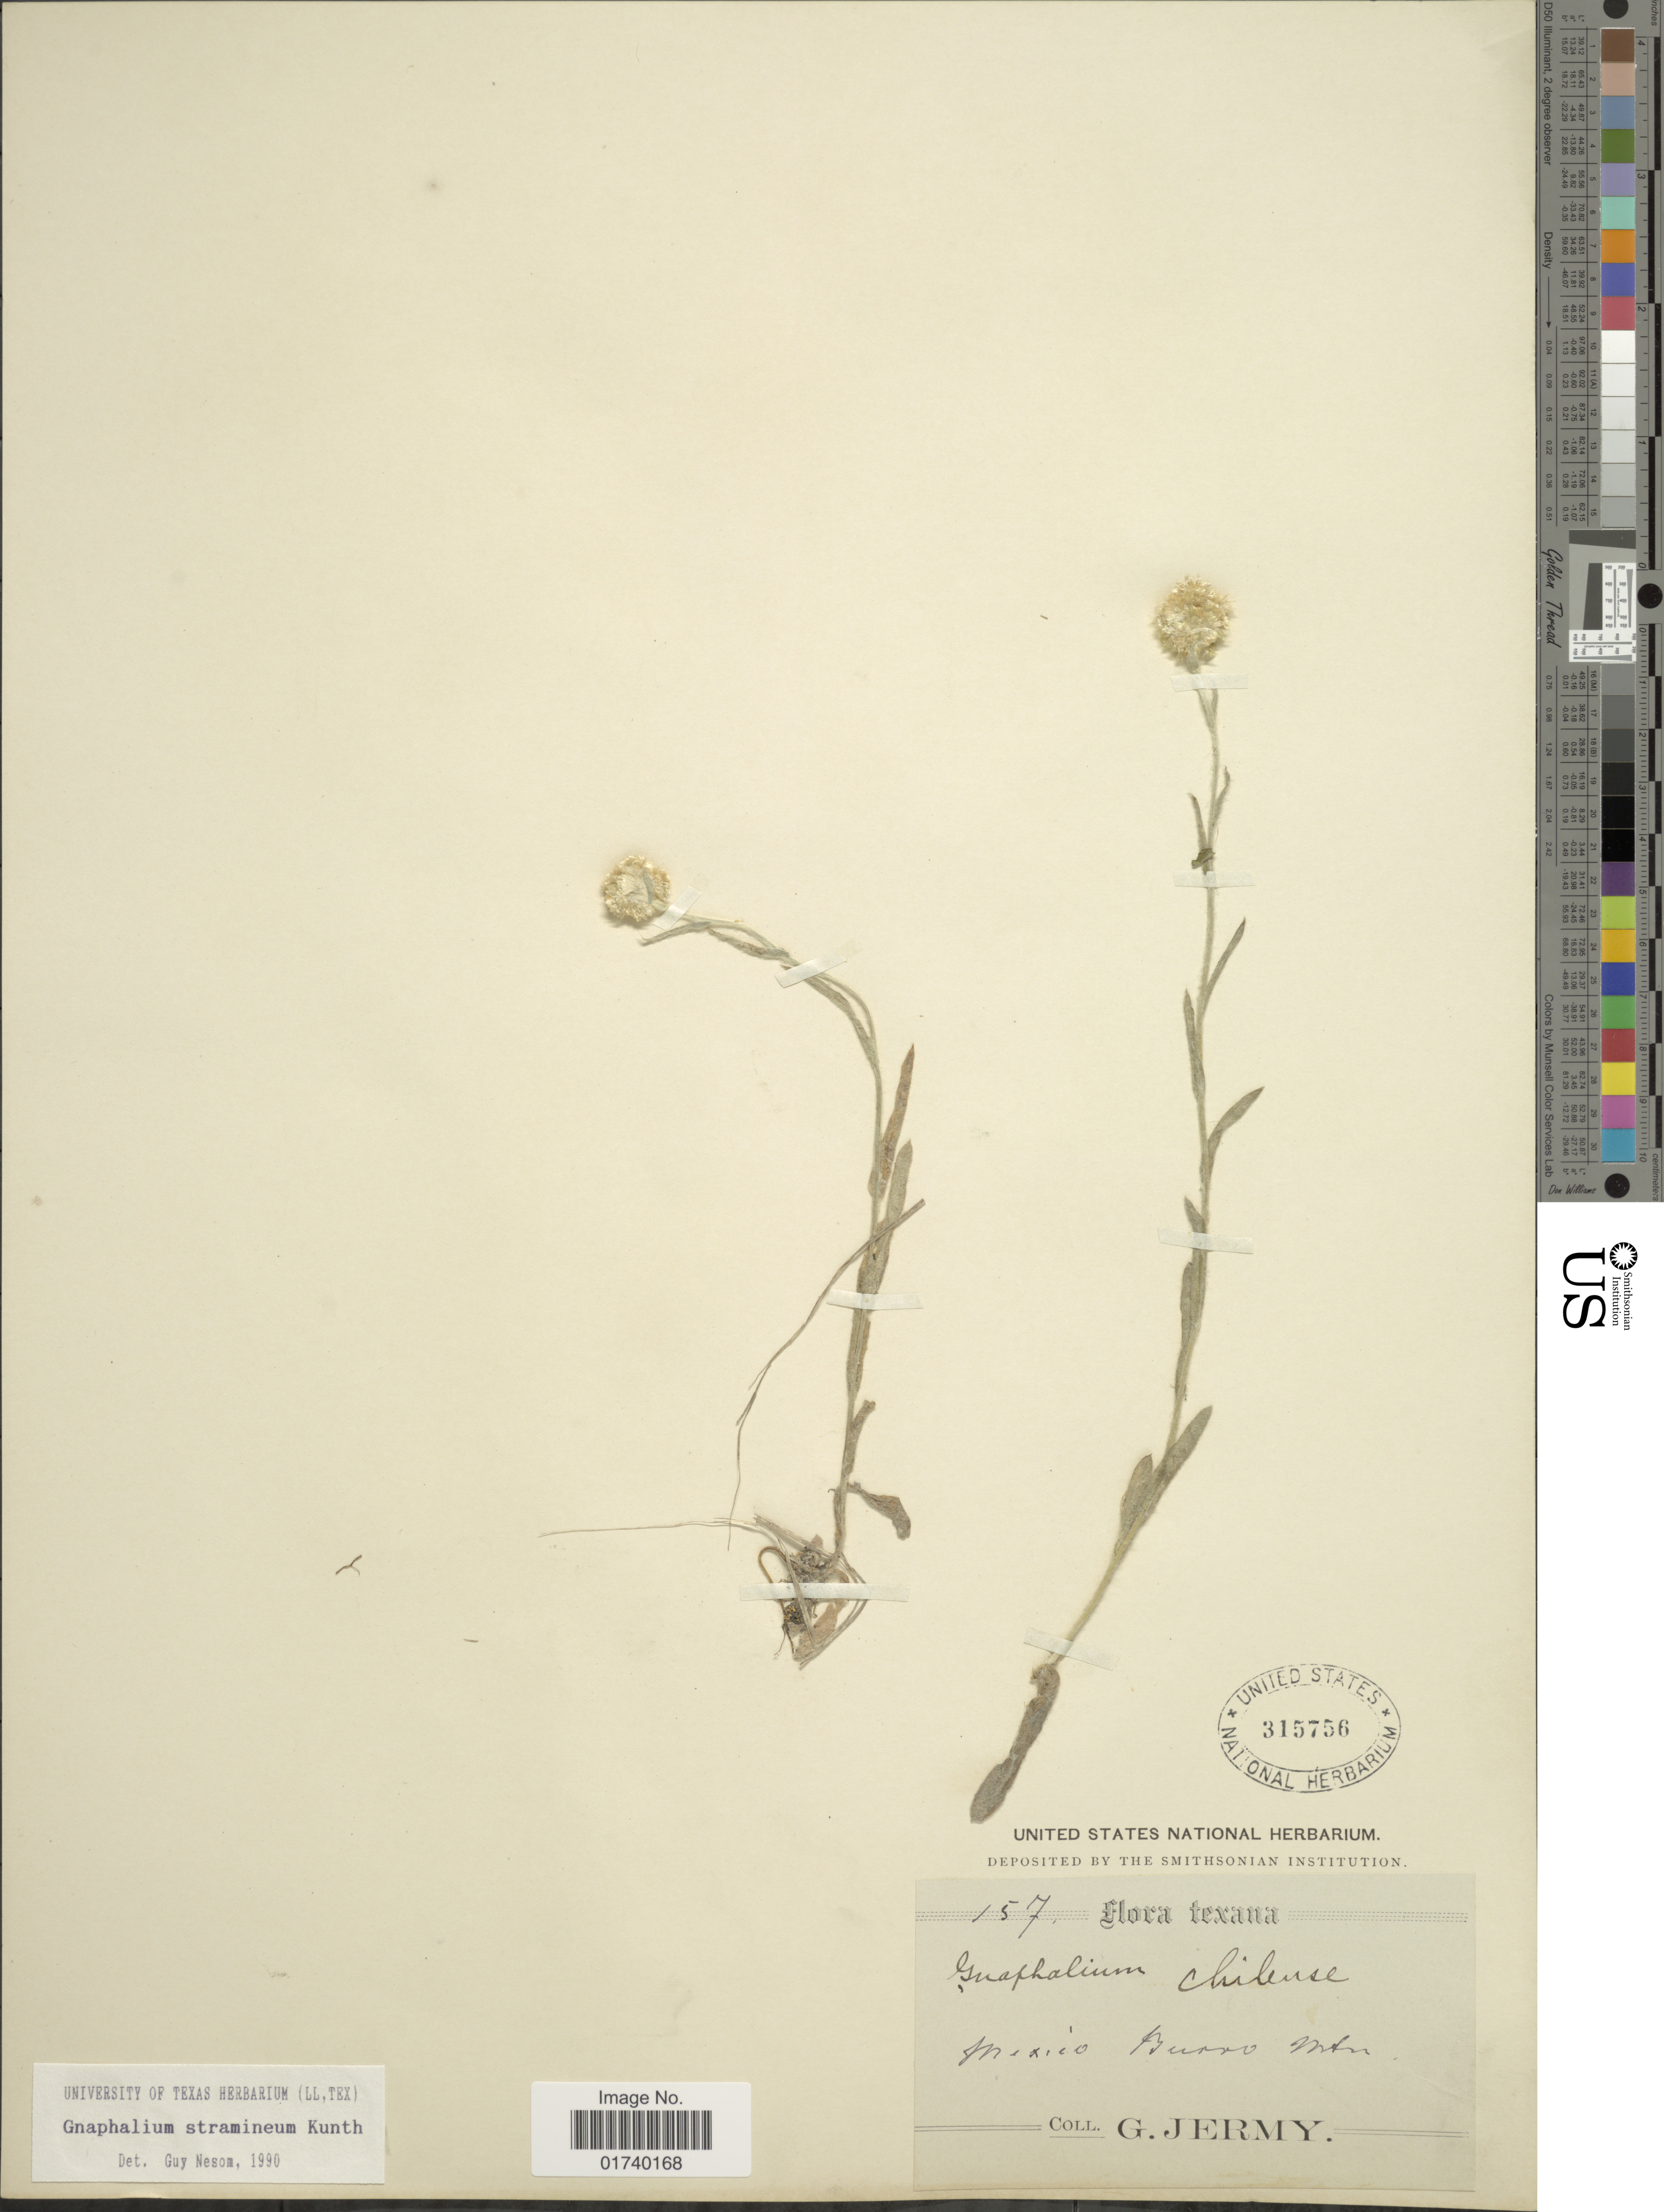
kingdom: Plantae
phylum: Tracheophyta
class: Magnoliopsida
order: Asterales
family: Asteraceae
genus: Pseudognaphalium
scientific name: Pseudognaphalium stramineum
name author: (Kunth) Anderb.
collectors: G. Jermy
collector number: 157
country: Mexico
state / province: México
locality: Mexico Burri Mtn.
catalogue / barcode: US 315756